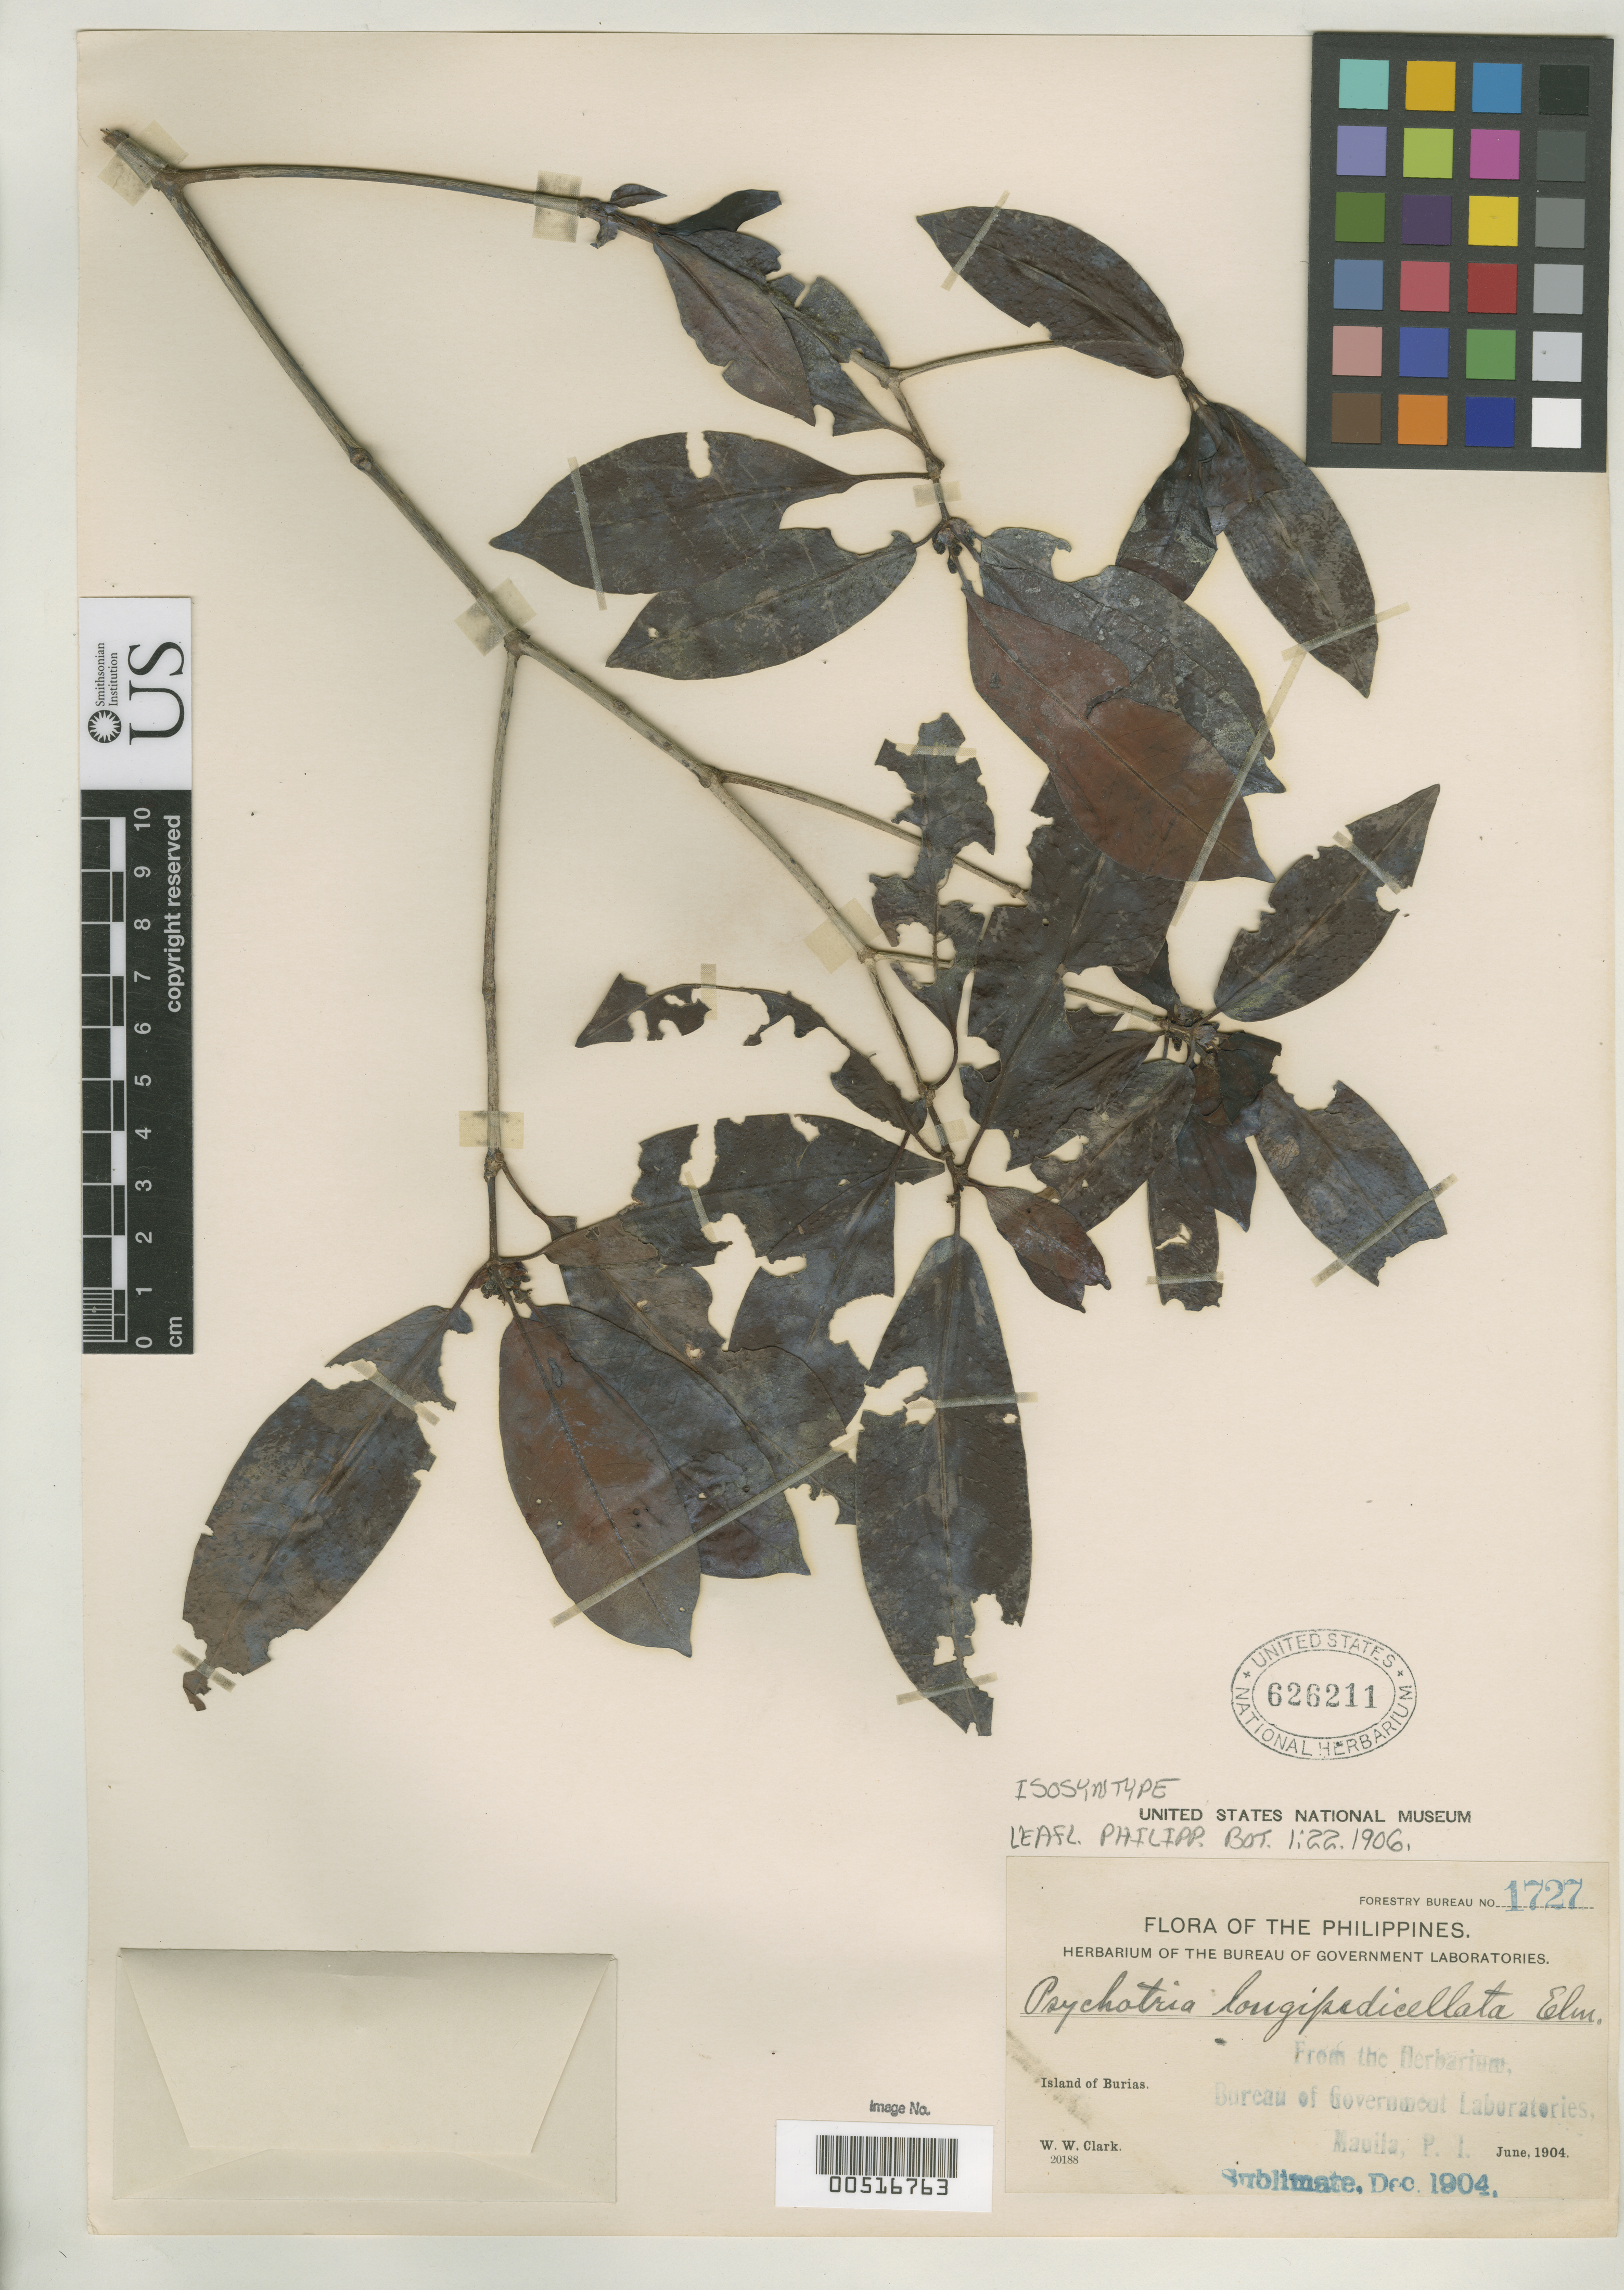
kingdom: Plantae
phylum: Tracheophyta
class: Magnoliopsida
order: Gentianales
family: Rubiaceae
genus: Psychotria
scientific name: Psychotria longipedicellata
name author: Elmer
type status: Isosyntype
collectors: W. W. Clark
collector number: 1727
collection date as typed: Jun 1904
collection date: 1904-06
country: Philippines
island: Burias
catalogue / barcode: US 626211